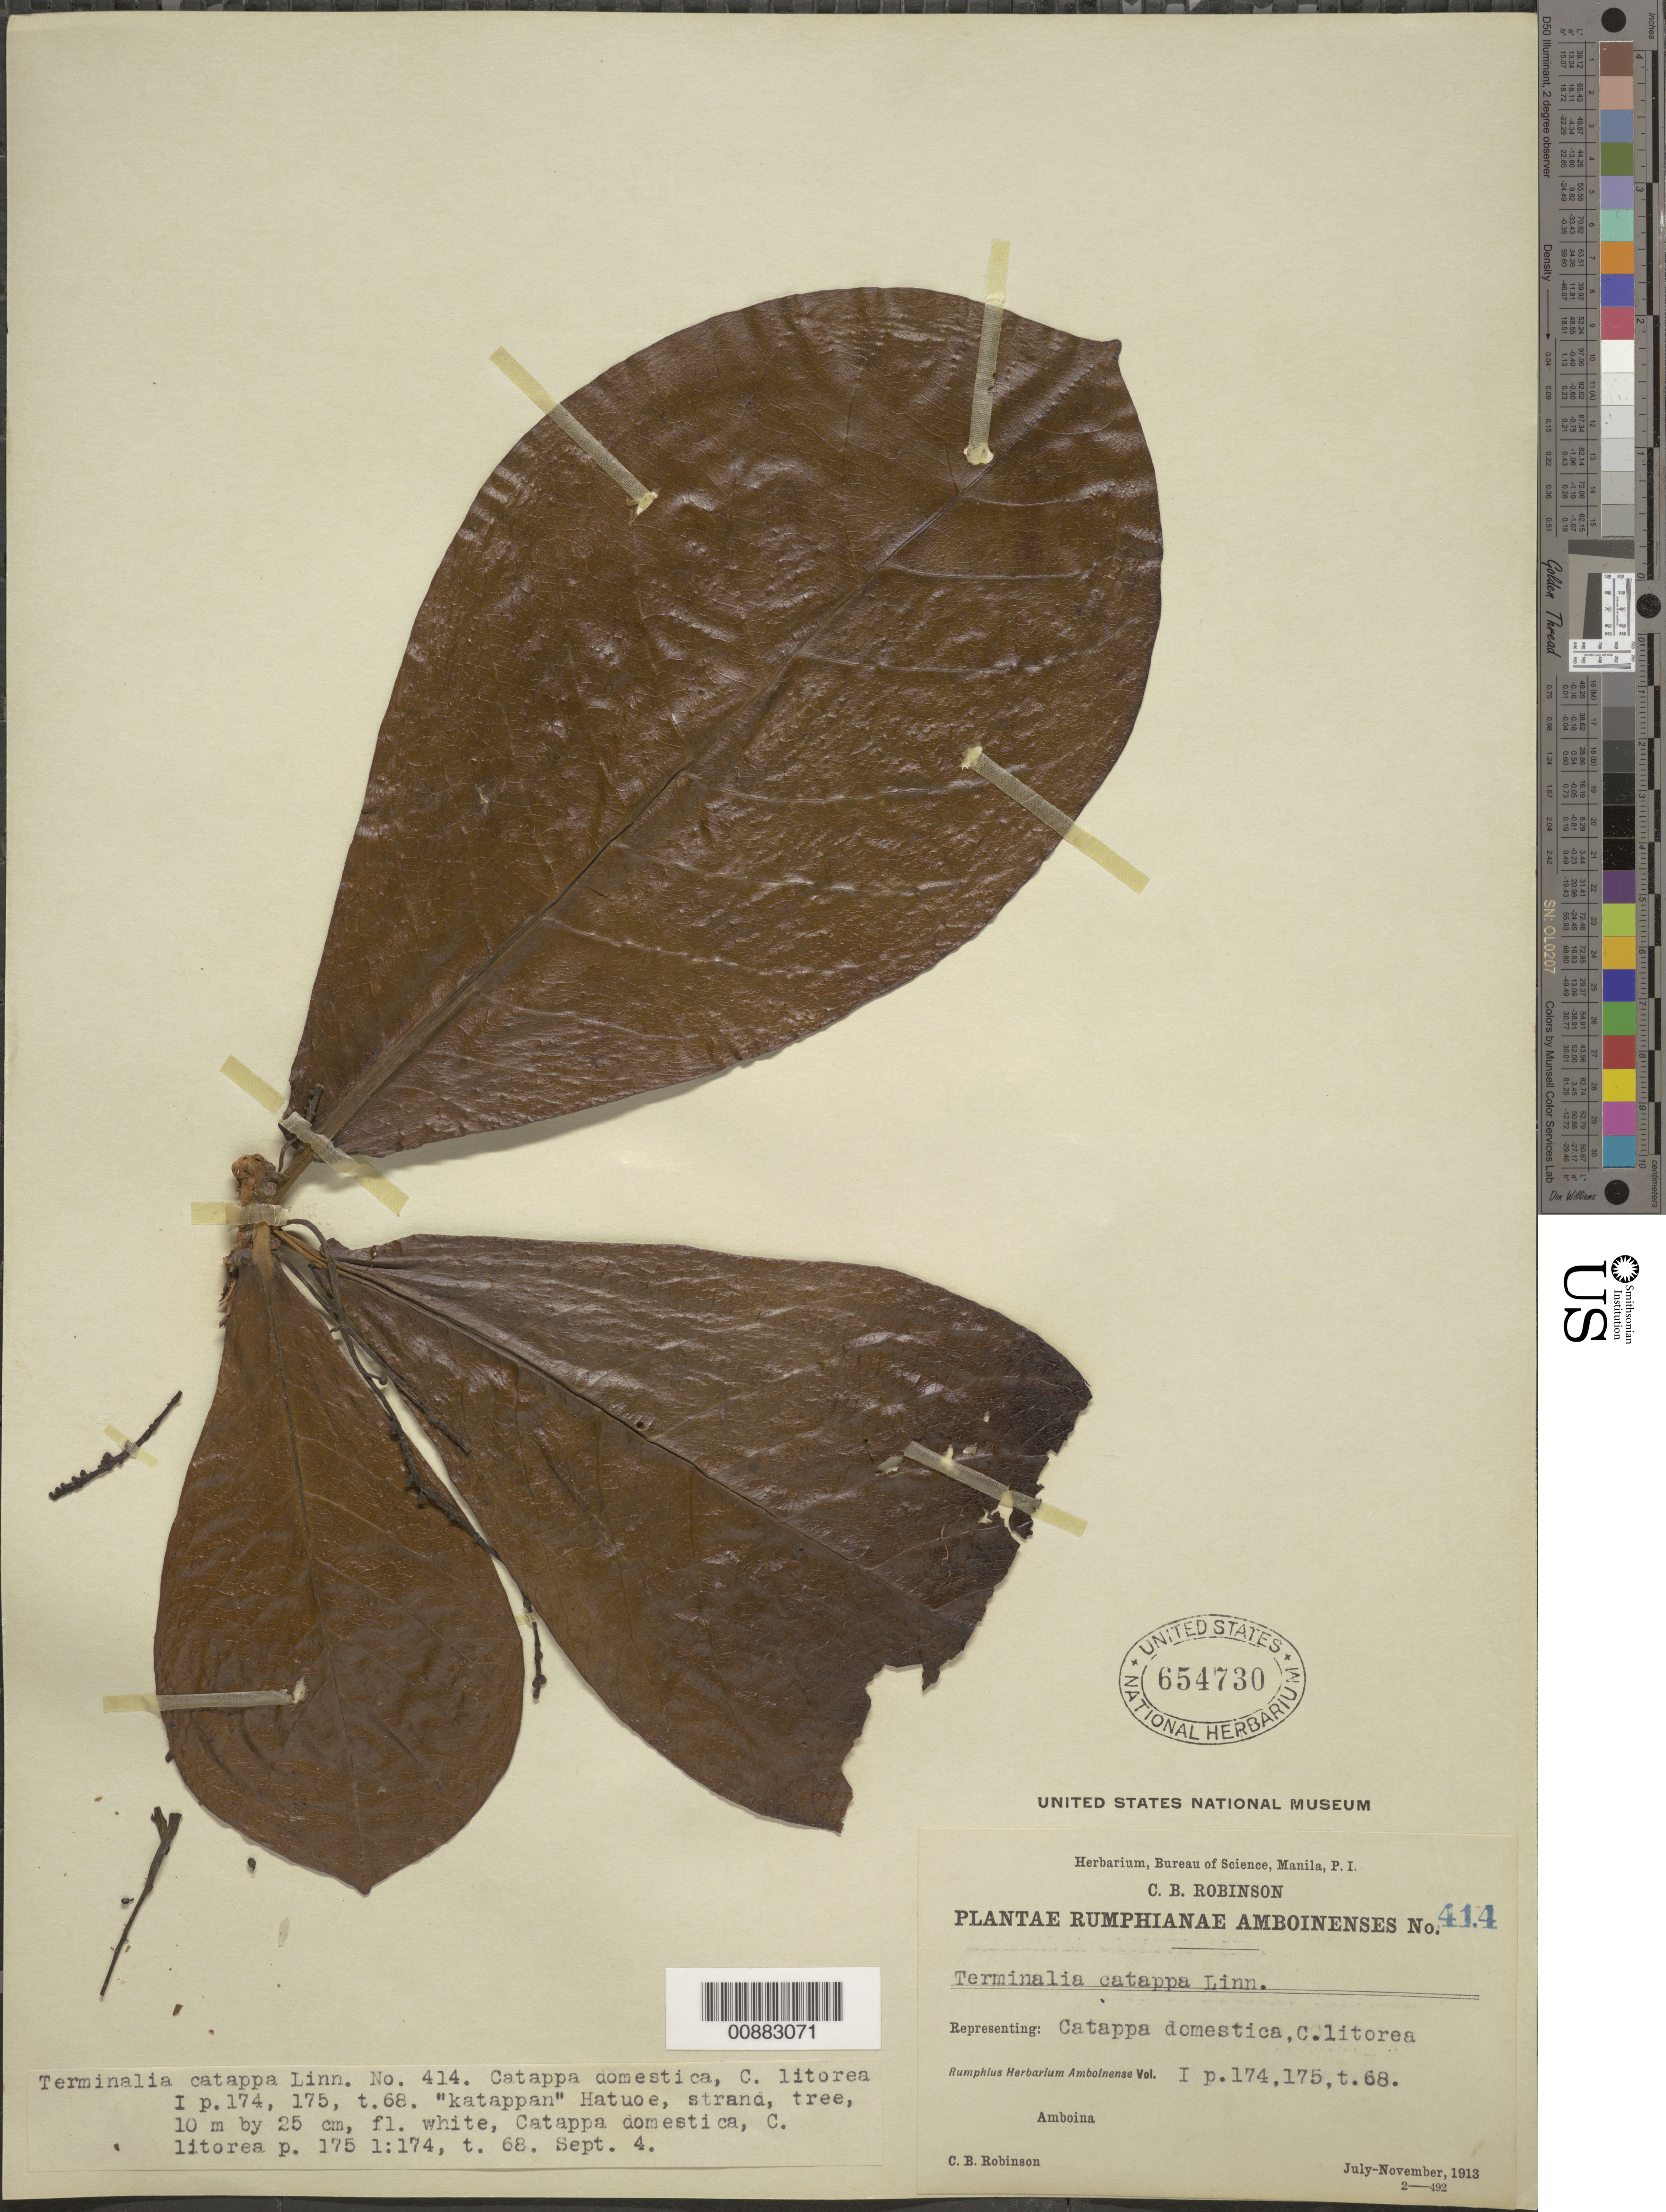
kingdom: Plantae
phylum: Tracheophyta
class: Magnoliopsida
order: Myrtales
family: Combretaceae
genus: Terminalia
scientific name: Terminalia catappa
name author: L.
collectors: C. Robinson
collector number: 414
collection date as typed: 04 Sep 1913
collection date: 1913-09-04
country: Indonesia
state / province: Maluku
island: Amboina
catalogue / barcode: US 654730